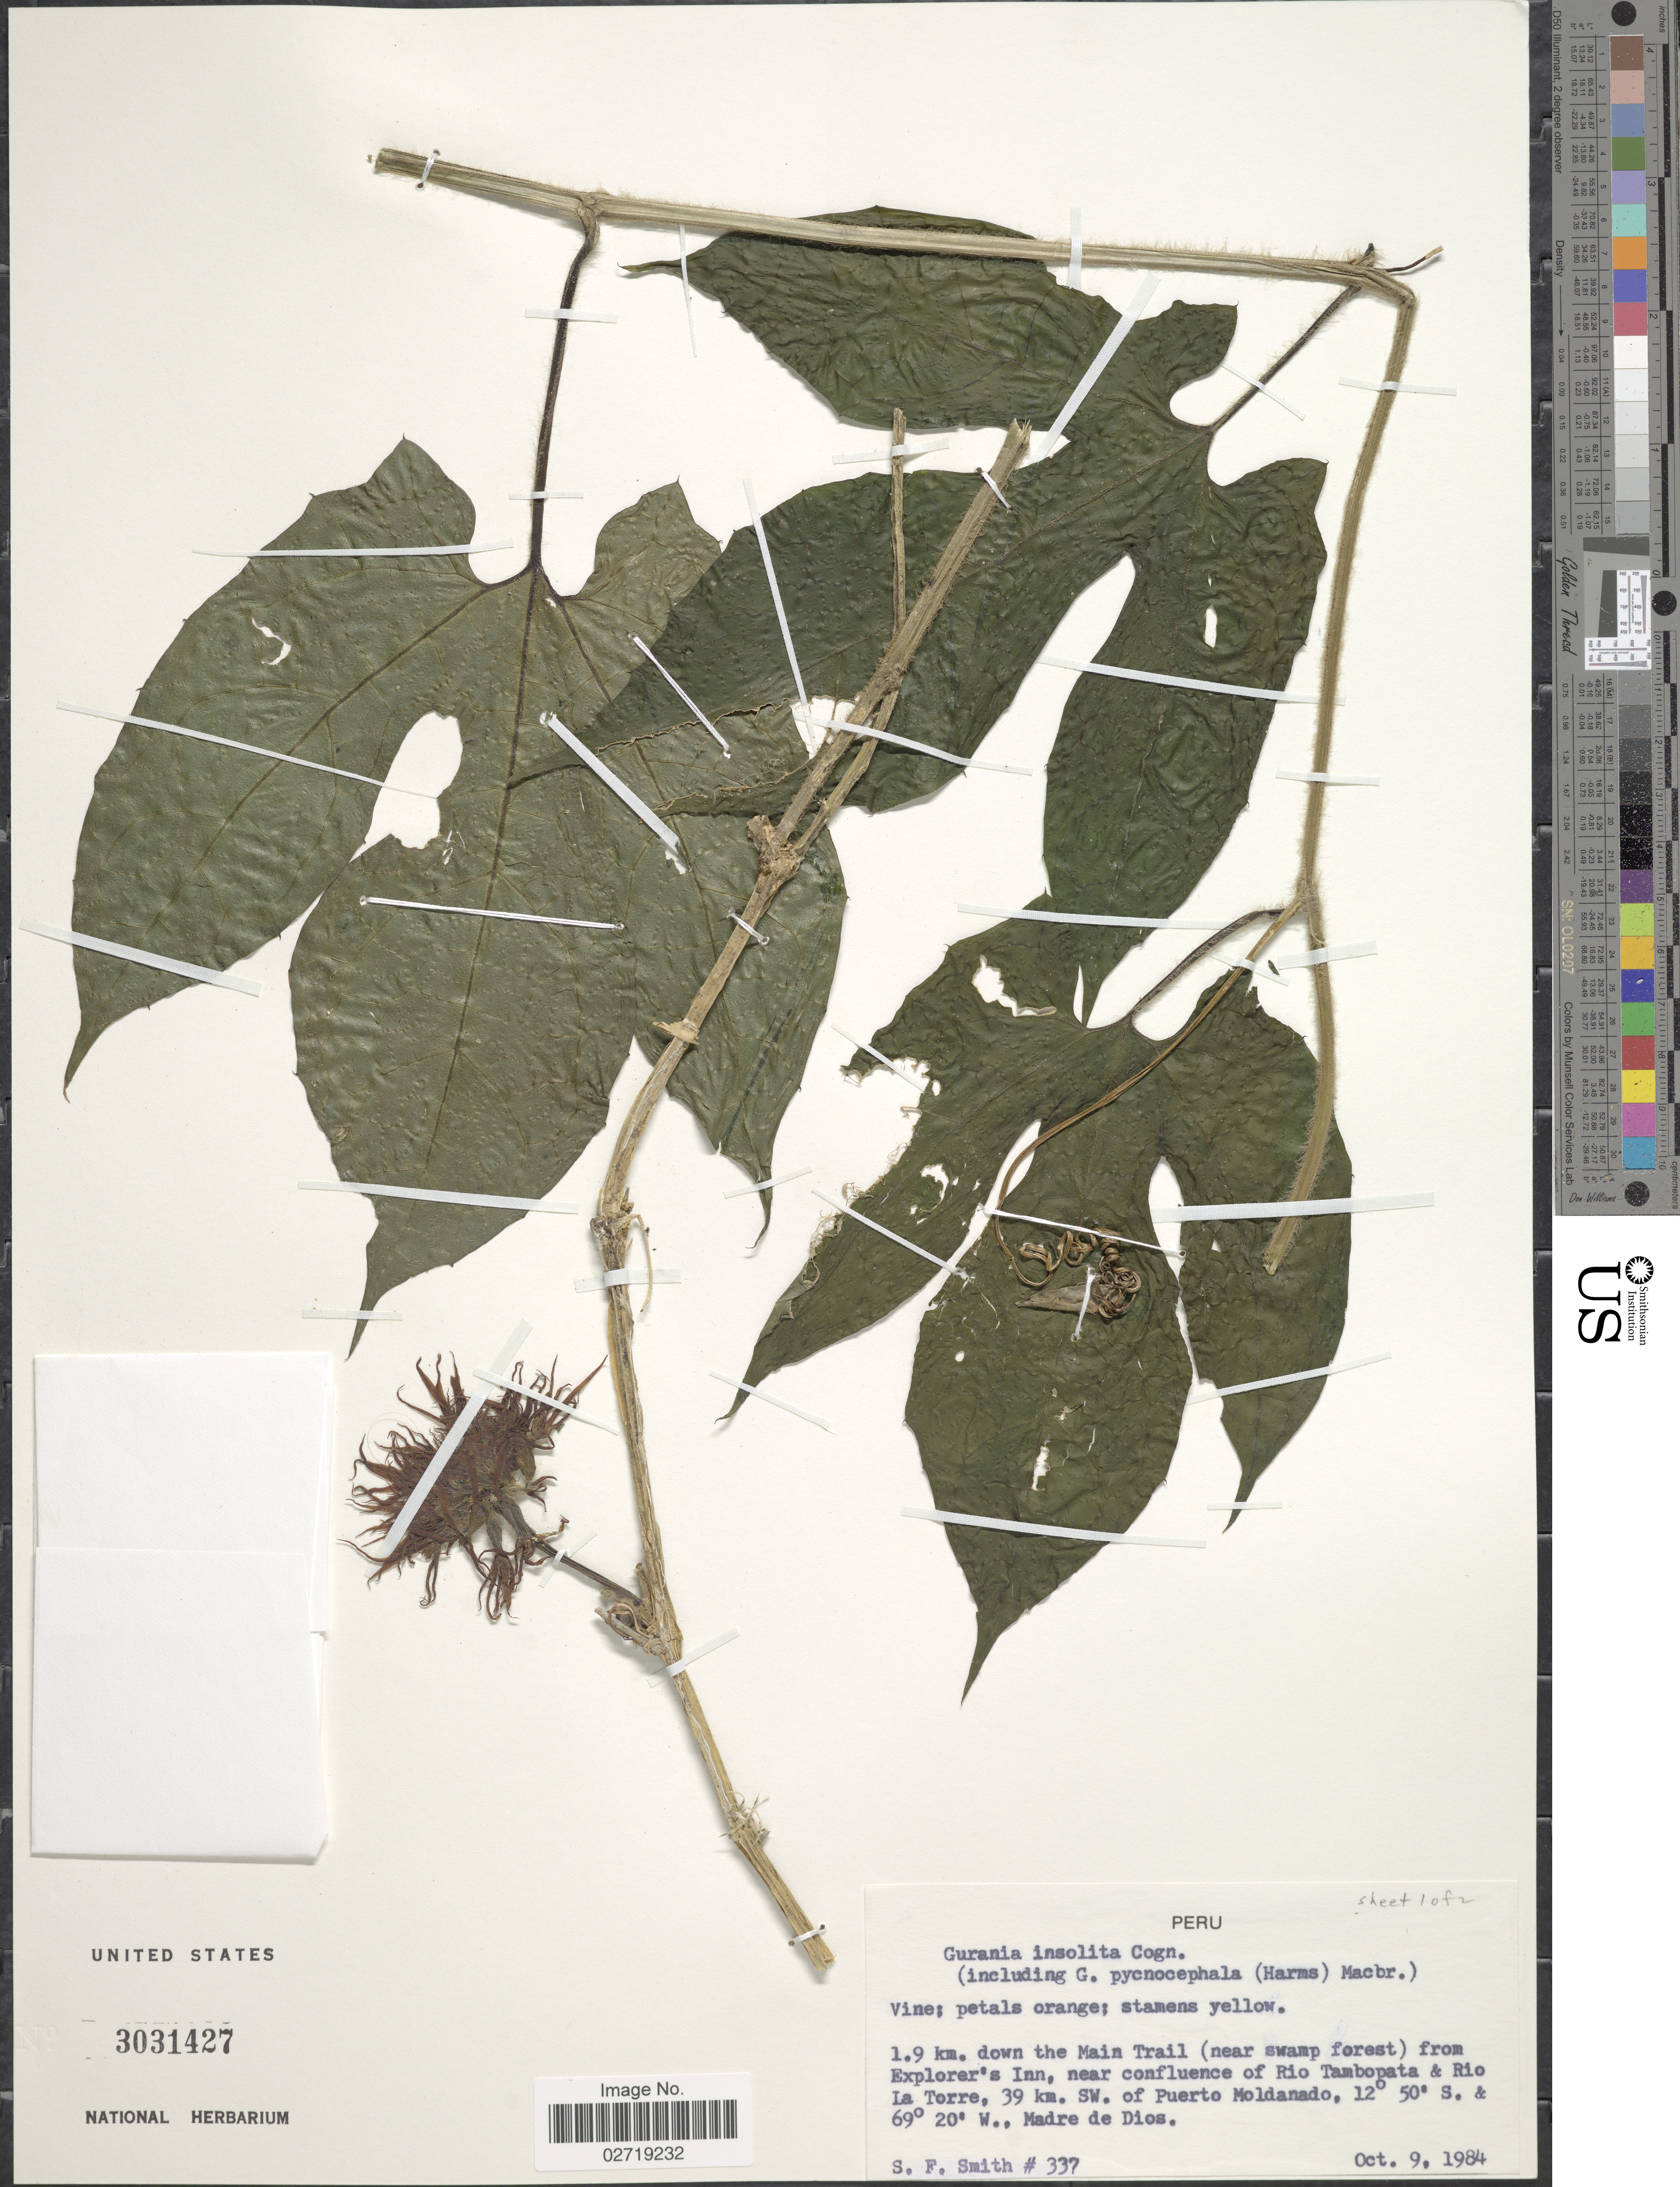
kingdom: Plantae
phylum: Tracheophyta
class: Magnoliopsida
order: Cucurbitales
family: Cucurbitaceae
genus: Gurania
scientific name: Gurania insolita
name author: Cogn.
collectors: S.F. Smith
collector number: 337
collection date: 1984-10-09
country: Peru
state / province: Madre de Dios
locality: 1.9 km. down the Main trail (near swamp forest) from Explorer's Inn, near confluence of Rio Tambopata & Rio La Torre, 39 km. SW. of Puerto Moldonado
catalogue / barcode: US 3031427